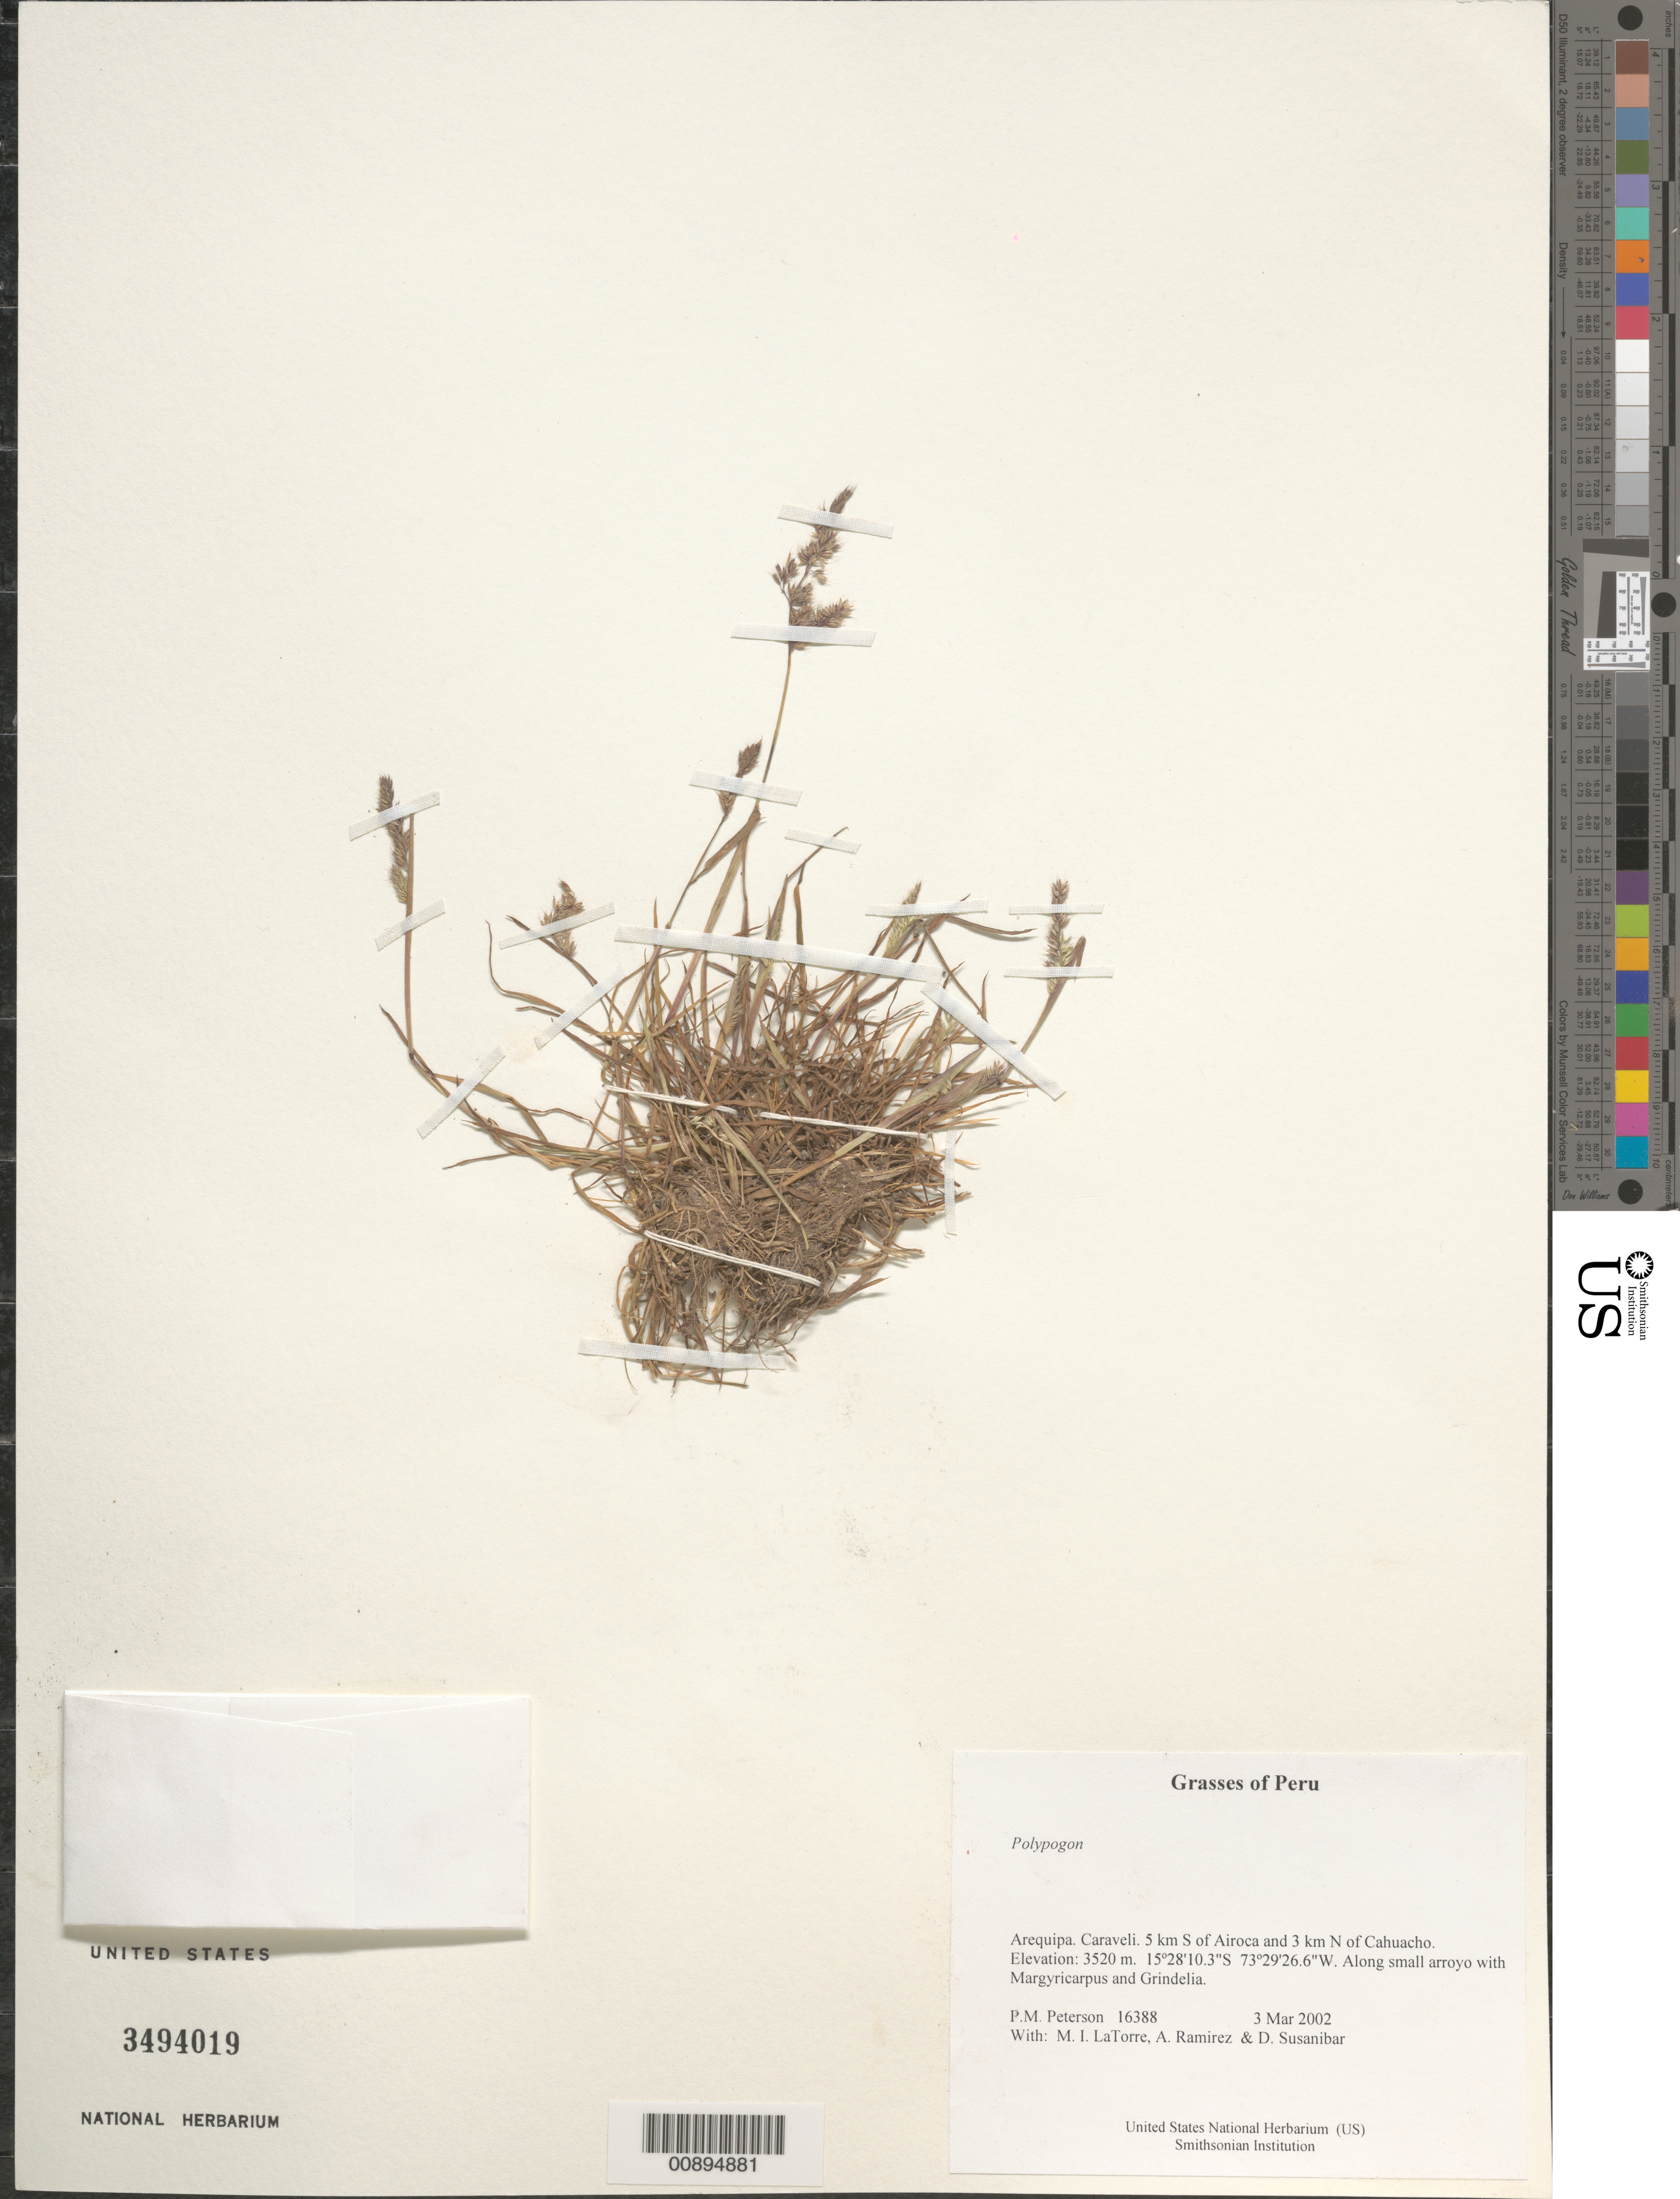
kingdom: Plantae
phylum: Tracheophyta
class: Liliopsida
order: Poales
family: Poaceae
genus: Polypogon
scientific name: Polypogon sp.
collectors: P. M. Peterson, M. I. La Torre, A. Ramírez & D. Susanibar Cruz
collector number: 16388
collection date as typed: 03 Mar 2002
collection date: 2002-03-03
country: Peru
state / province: Arequipa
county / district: Caravelí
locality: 5 km S of Airoca and 3 km N of Cahuacho.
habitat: Along small arroyo with ~Margyricarpus and Grindelia~.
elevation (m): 3520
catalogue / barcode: US 3494019